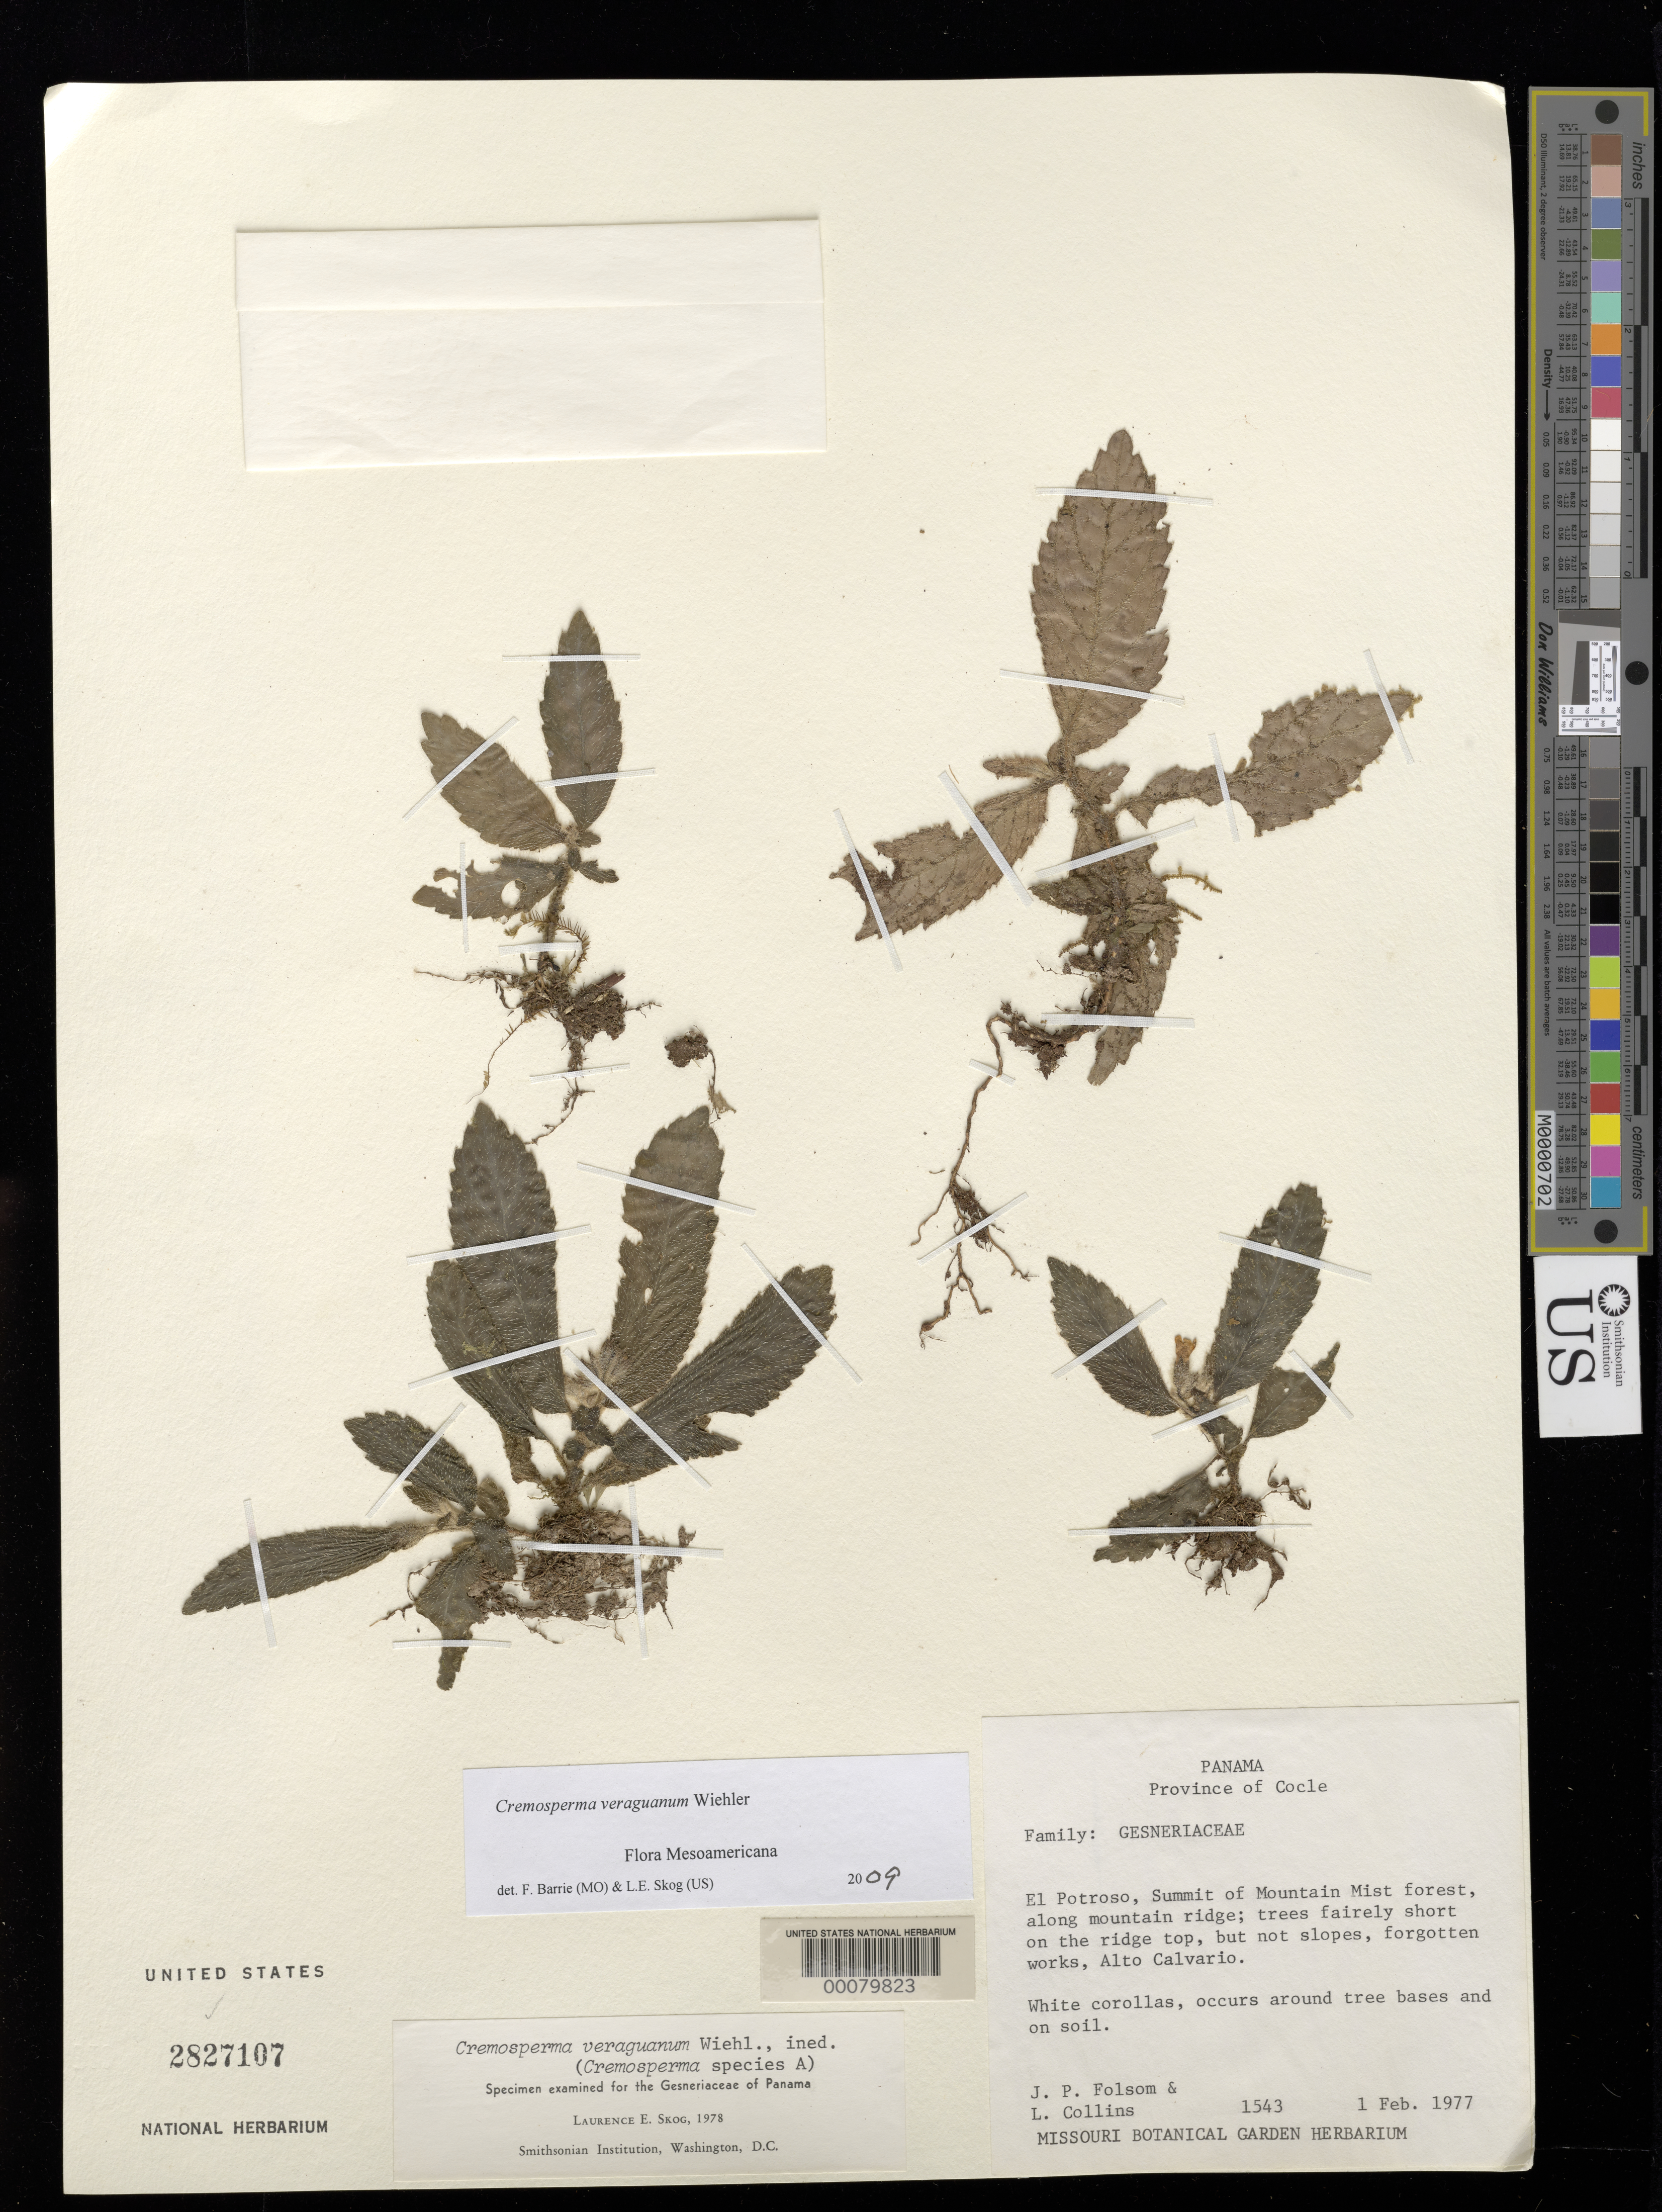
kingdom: Plantae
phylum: Tracheophyta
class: Magnoliopsida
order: Lamiales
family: Gesneriaceae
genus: Cremosperma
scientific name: Cremosperma veraguanum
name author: Wiehler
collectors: J. P. Folsom & L. Collins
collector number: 1543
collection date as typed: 01 Feb 1977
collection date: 1977-02-01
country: Panama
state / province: Coclé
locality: El Potroso, forgotten works, Alto Calvario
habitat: Summit of mountain mist forest, along mountain ridge, trees fairly short on the ridge top, but not slopes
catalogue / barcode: US 2827107